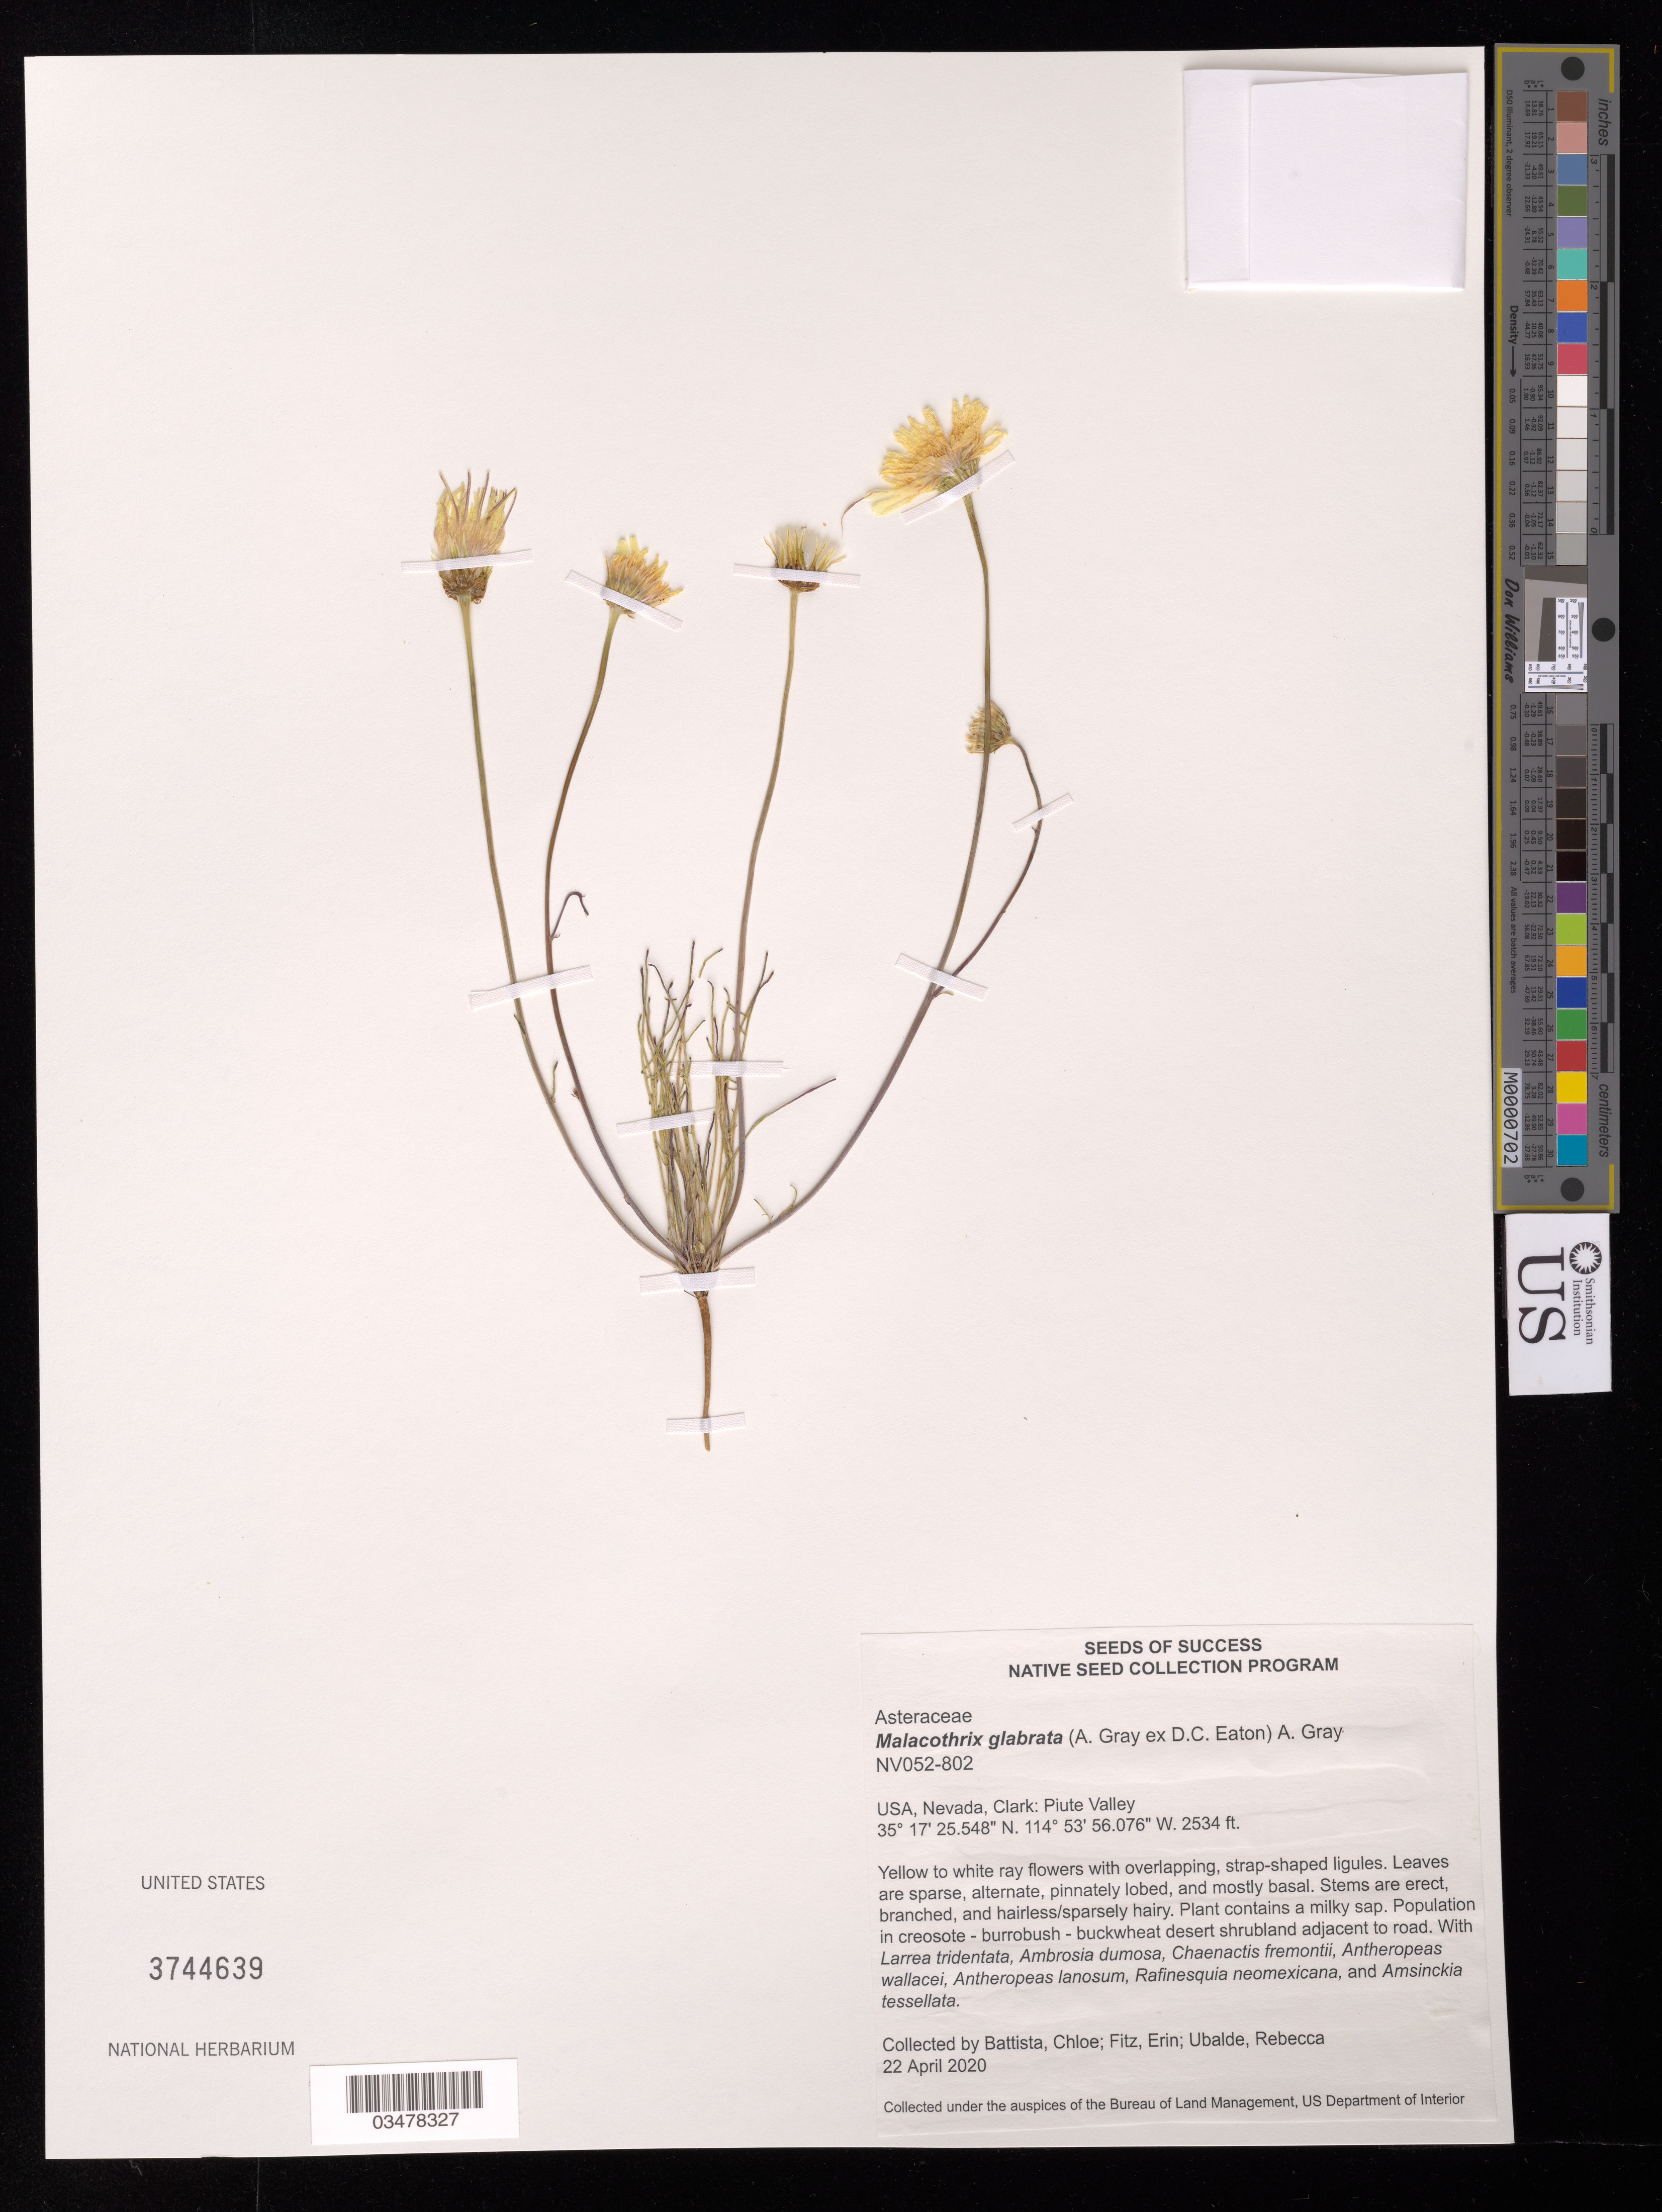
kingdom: Plantae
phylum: Tracheophyta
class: Magnoliopsida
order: Asterales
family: Asteraceae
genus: Malacothrix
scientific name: Malacothrix glabrata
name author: (A. Gray ex D.C. Eaton) A. Gray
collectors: C. Battista, E. Fitz & R. Ubalde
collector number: NV052-802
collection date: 2020-04-22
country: United States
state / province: Nevada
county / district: Clark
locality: Piute Valley.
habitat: Creosote-burrobush-buckwheat desert shrubland. With Larrea tridentata, Ambrosia dumosa, etc.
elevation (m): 772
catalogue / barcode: US 3744639